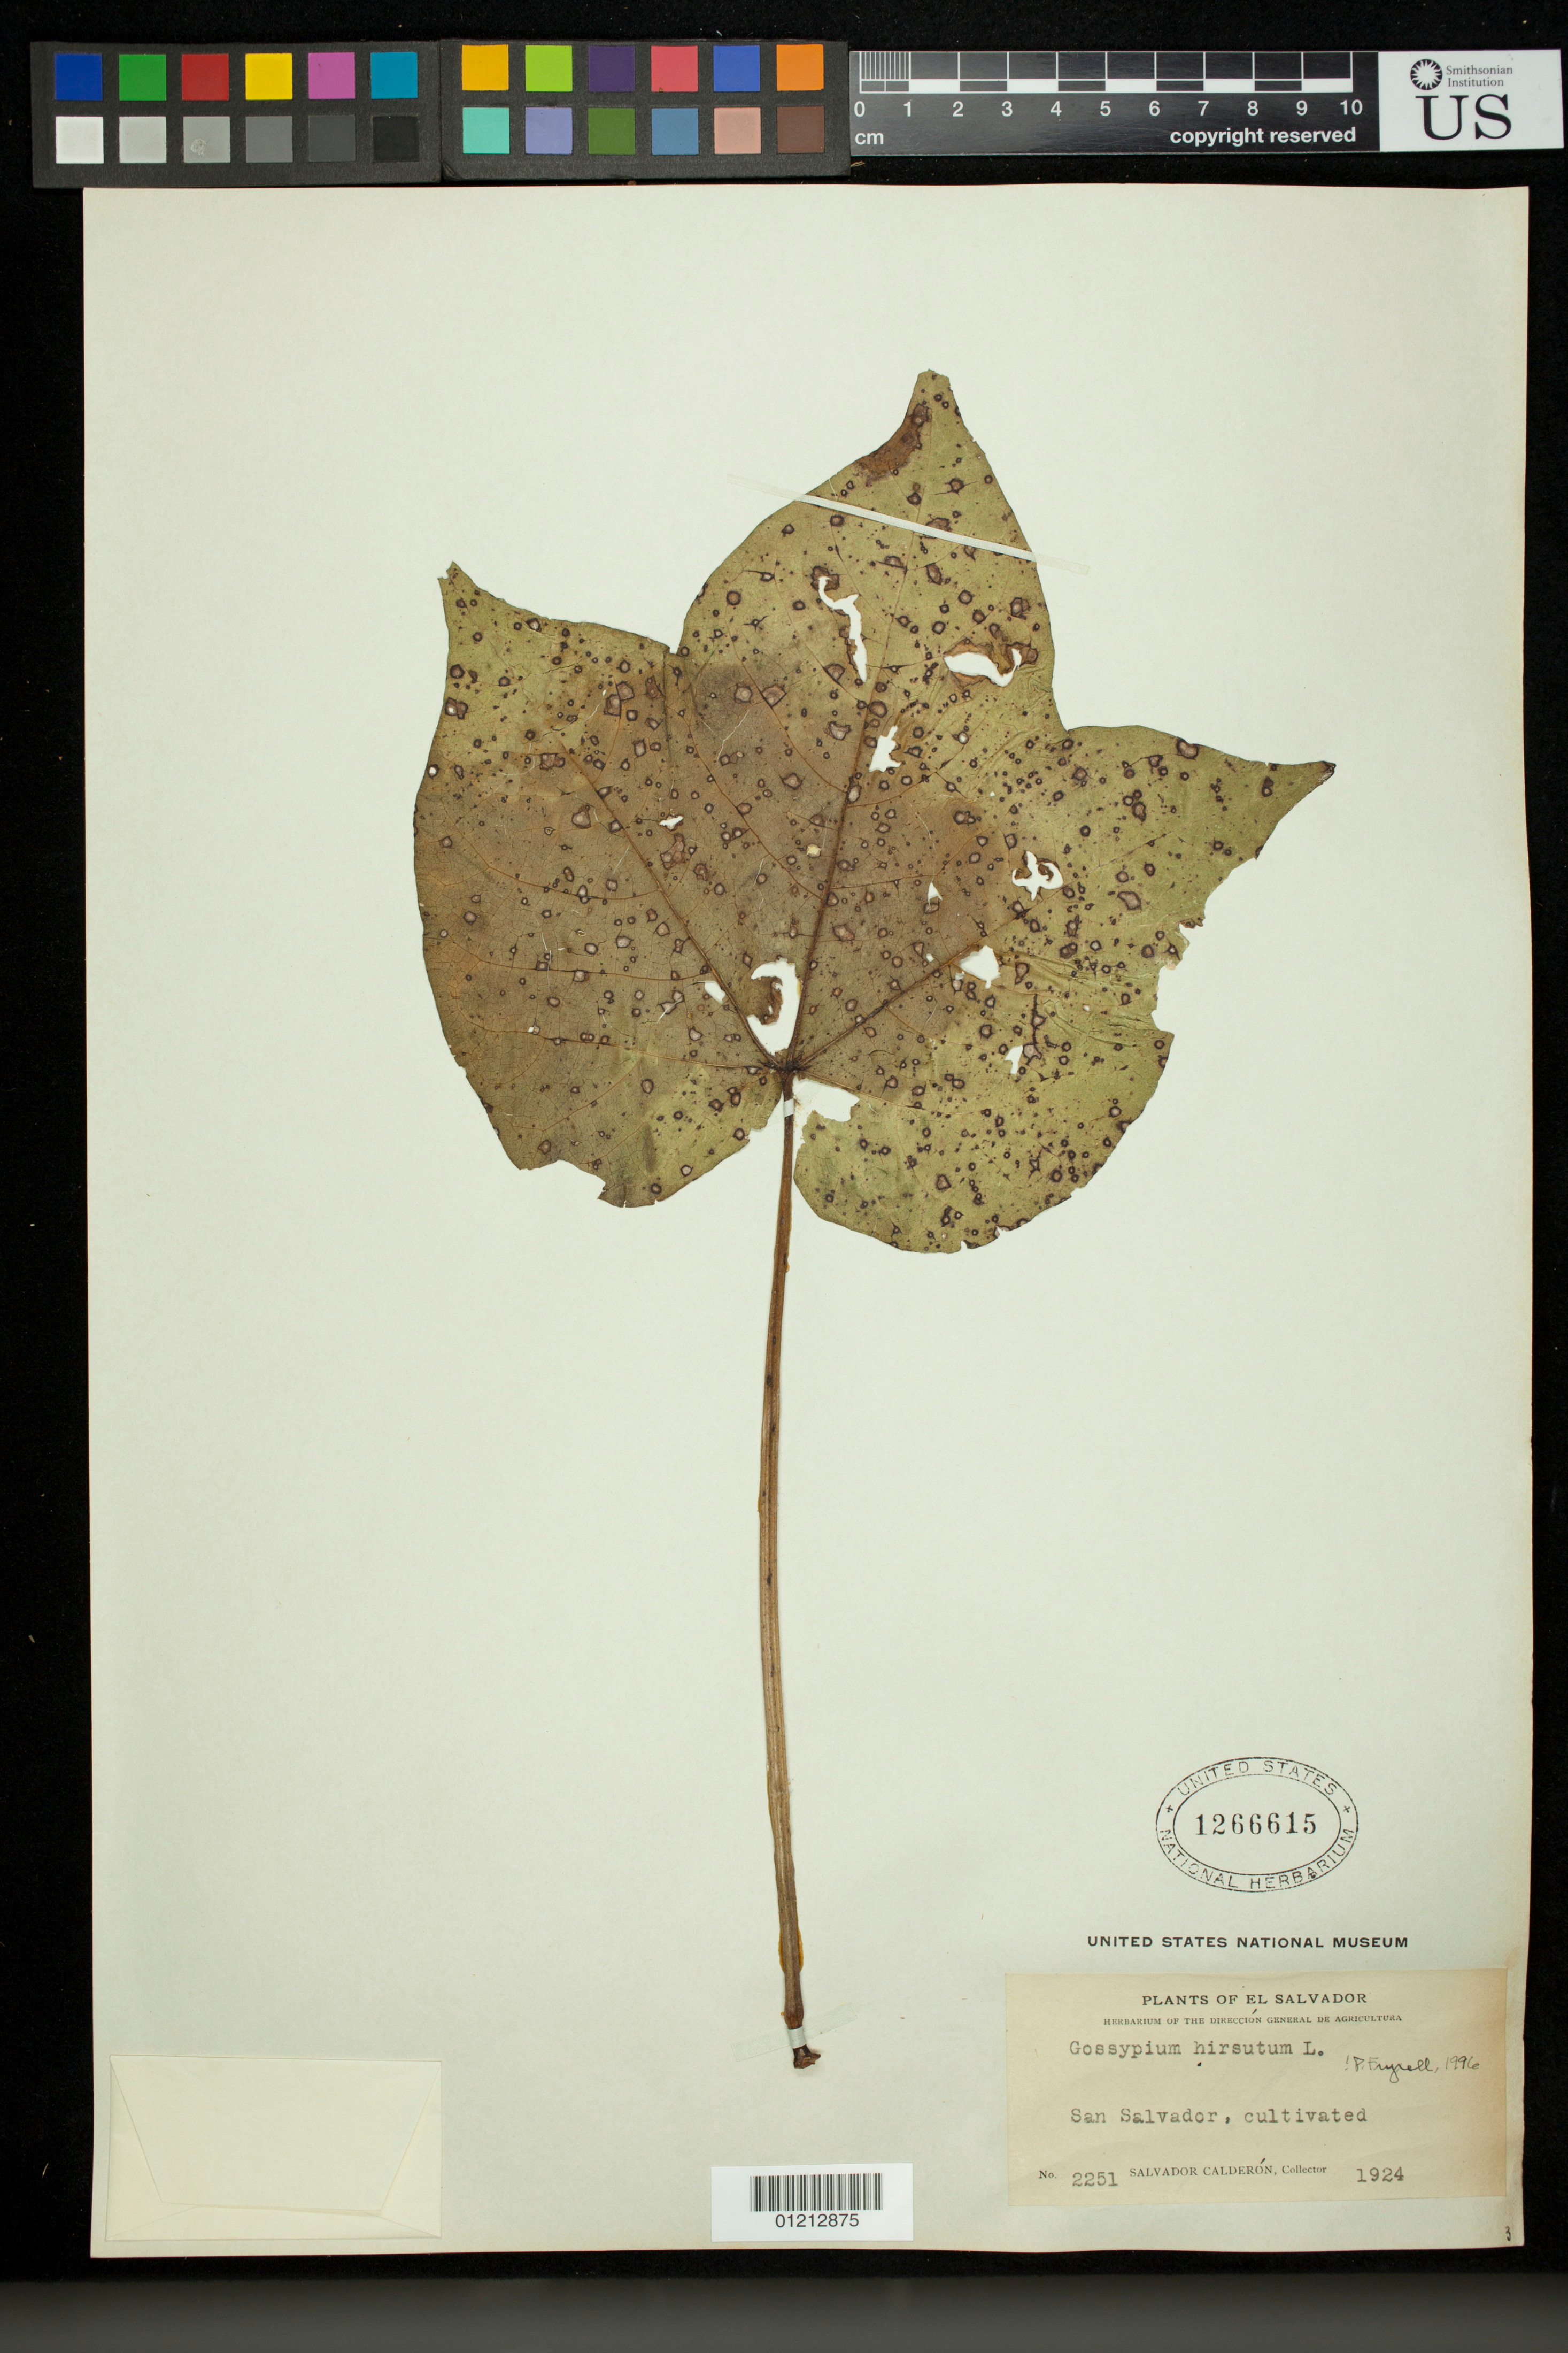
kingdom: Plantae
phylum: Tracheophyta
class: Magnoliopsida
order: Malvales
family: Malvaceae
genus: Gossypium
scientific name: Gossypium hirsutum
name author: L.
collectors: S. Calderón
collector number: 2251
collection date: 1924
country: El Salvador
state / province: San Salvador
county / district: San Salvador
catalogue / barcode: US 1266615